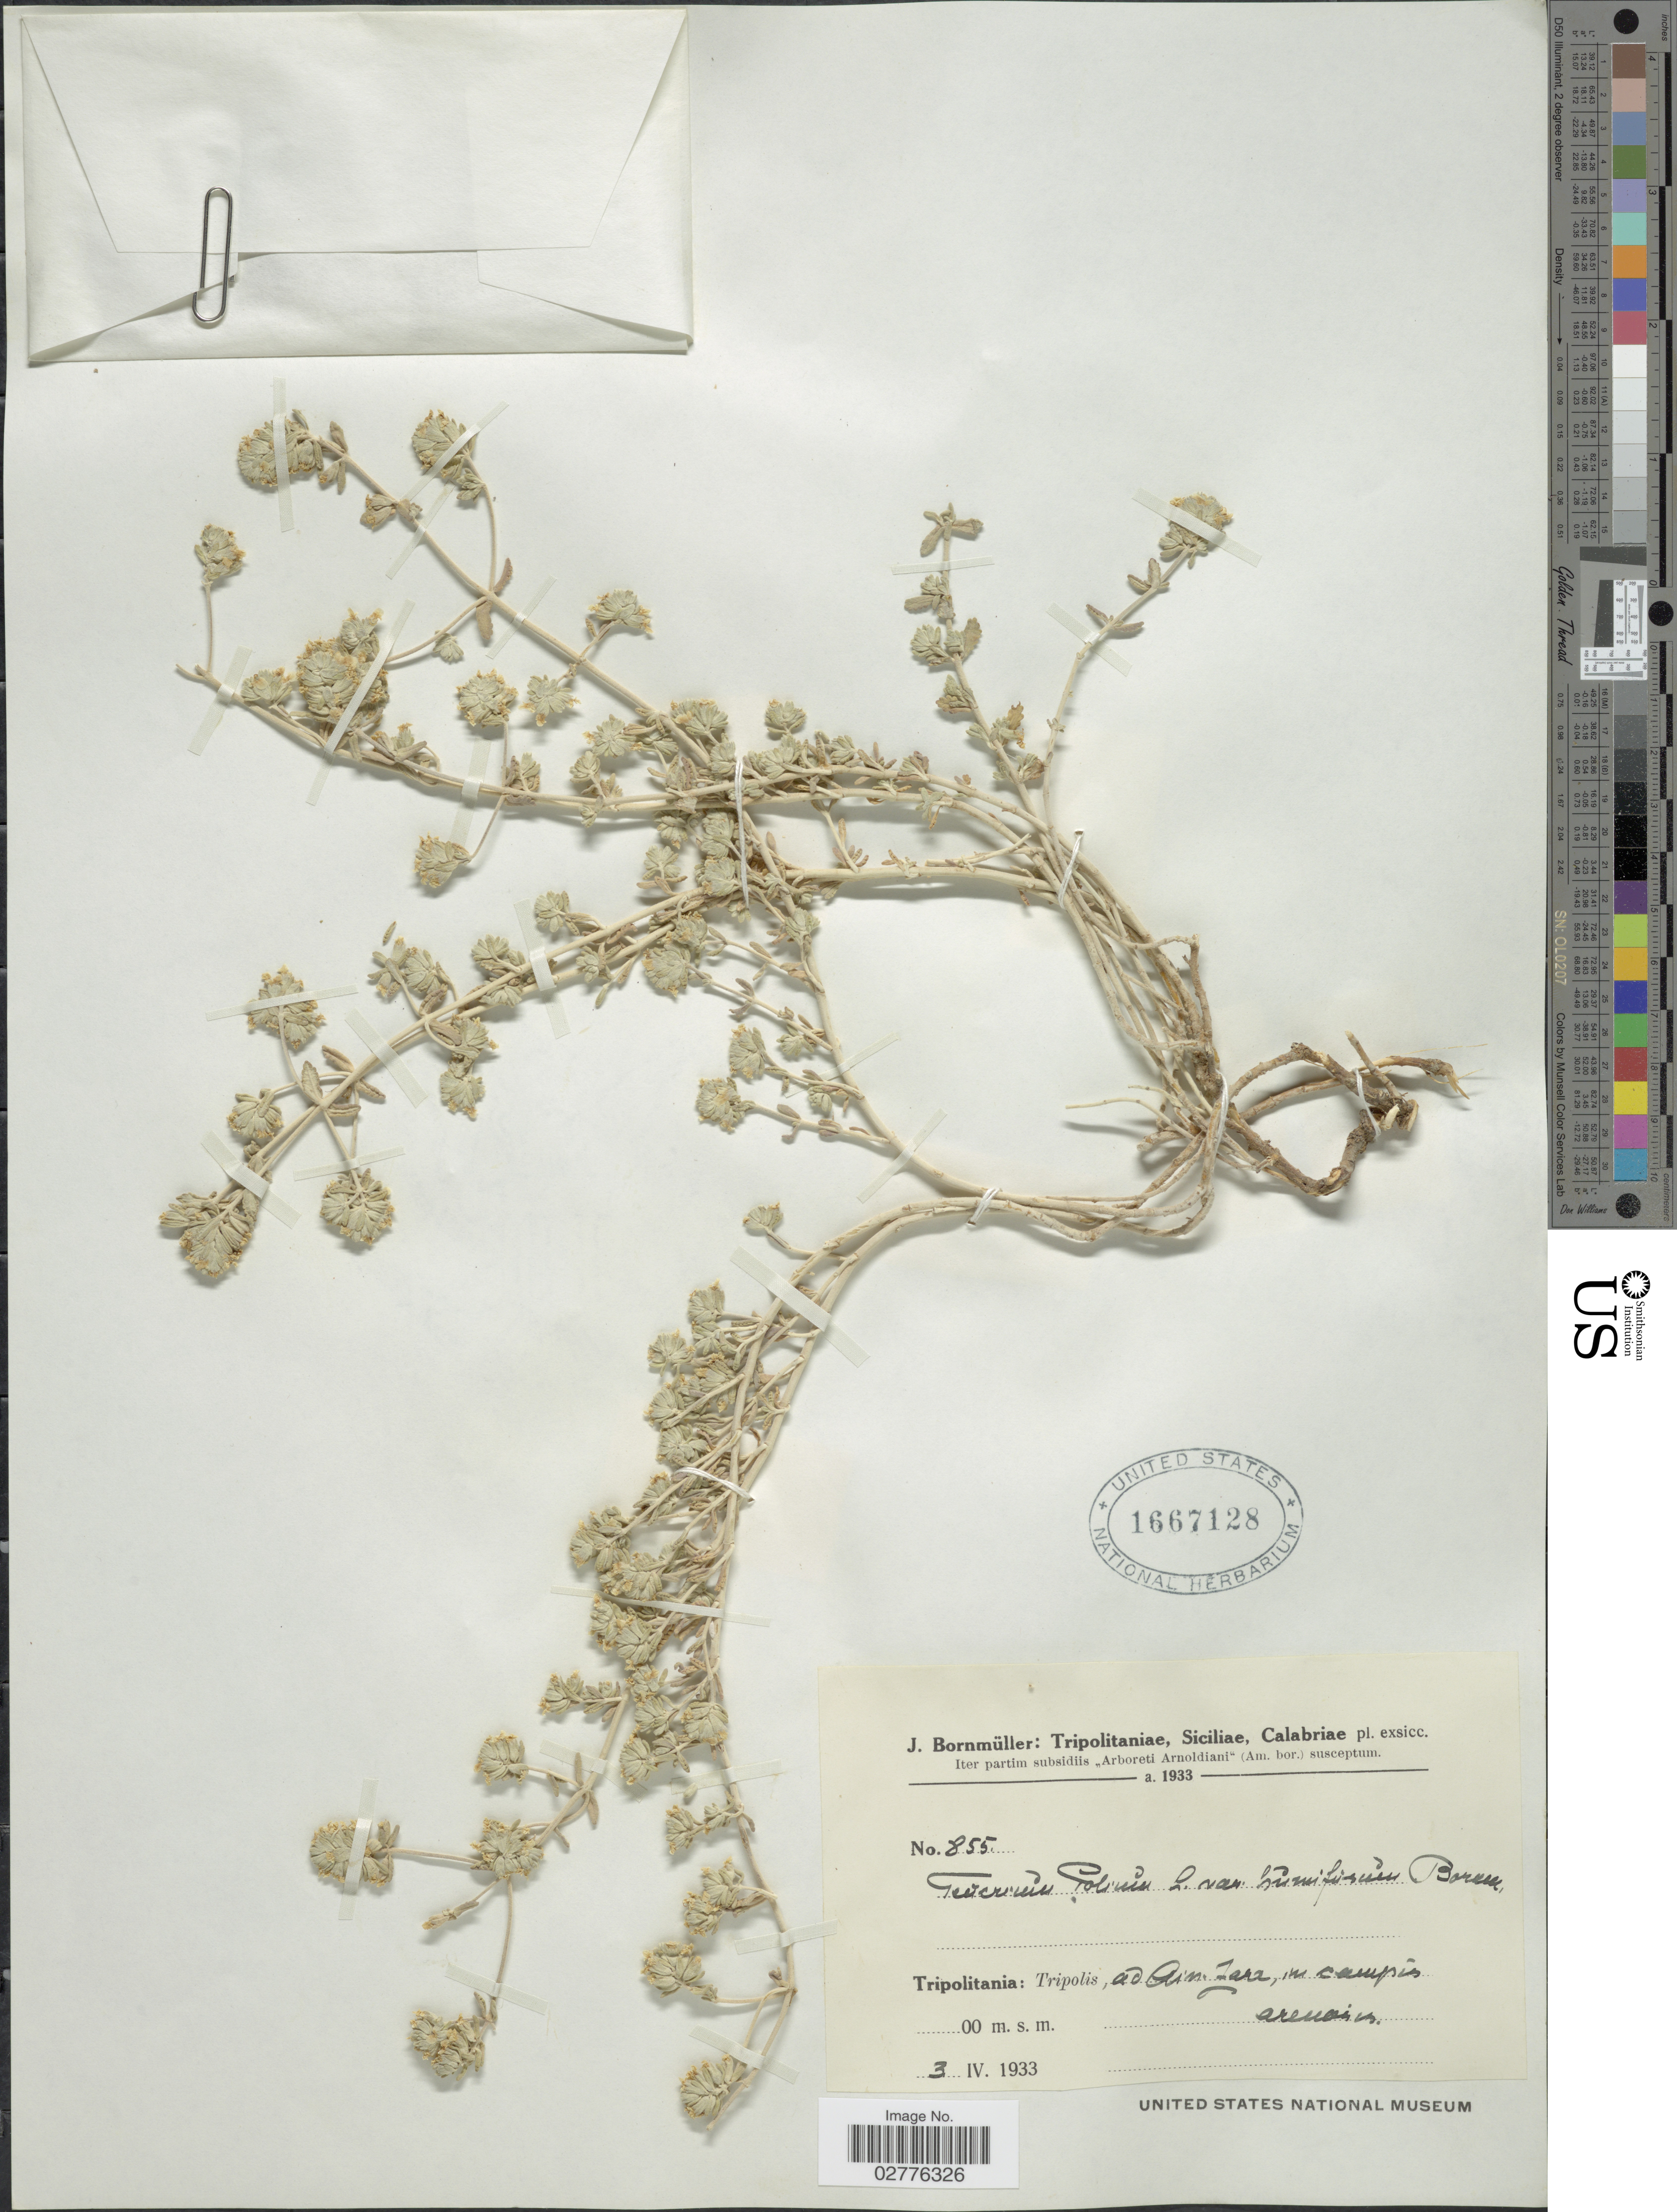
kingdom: Plantae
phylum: Tracheophyta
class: Magnoliopsida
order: Lamiales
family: Lamiaceae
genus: Teucrium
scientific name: Teucrium polium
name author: L.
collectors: J. Bornmüller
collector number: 855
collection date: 1933-04-03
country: Italy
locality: Tripolitaniae, Siciliae, Calabriae, Tripolitania: Tripolis, ad Ain-Fara, in campis arenosis.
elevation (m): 0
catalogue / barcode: US 1667128